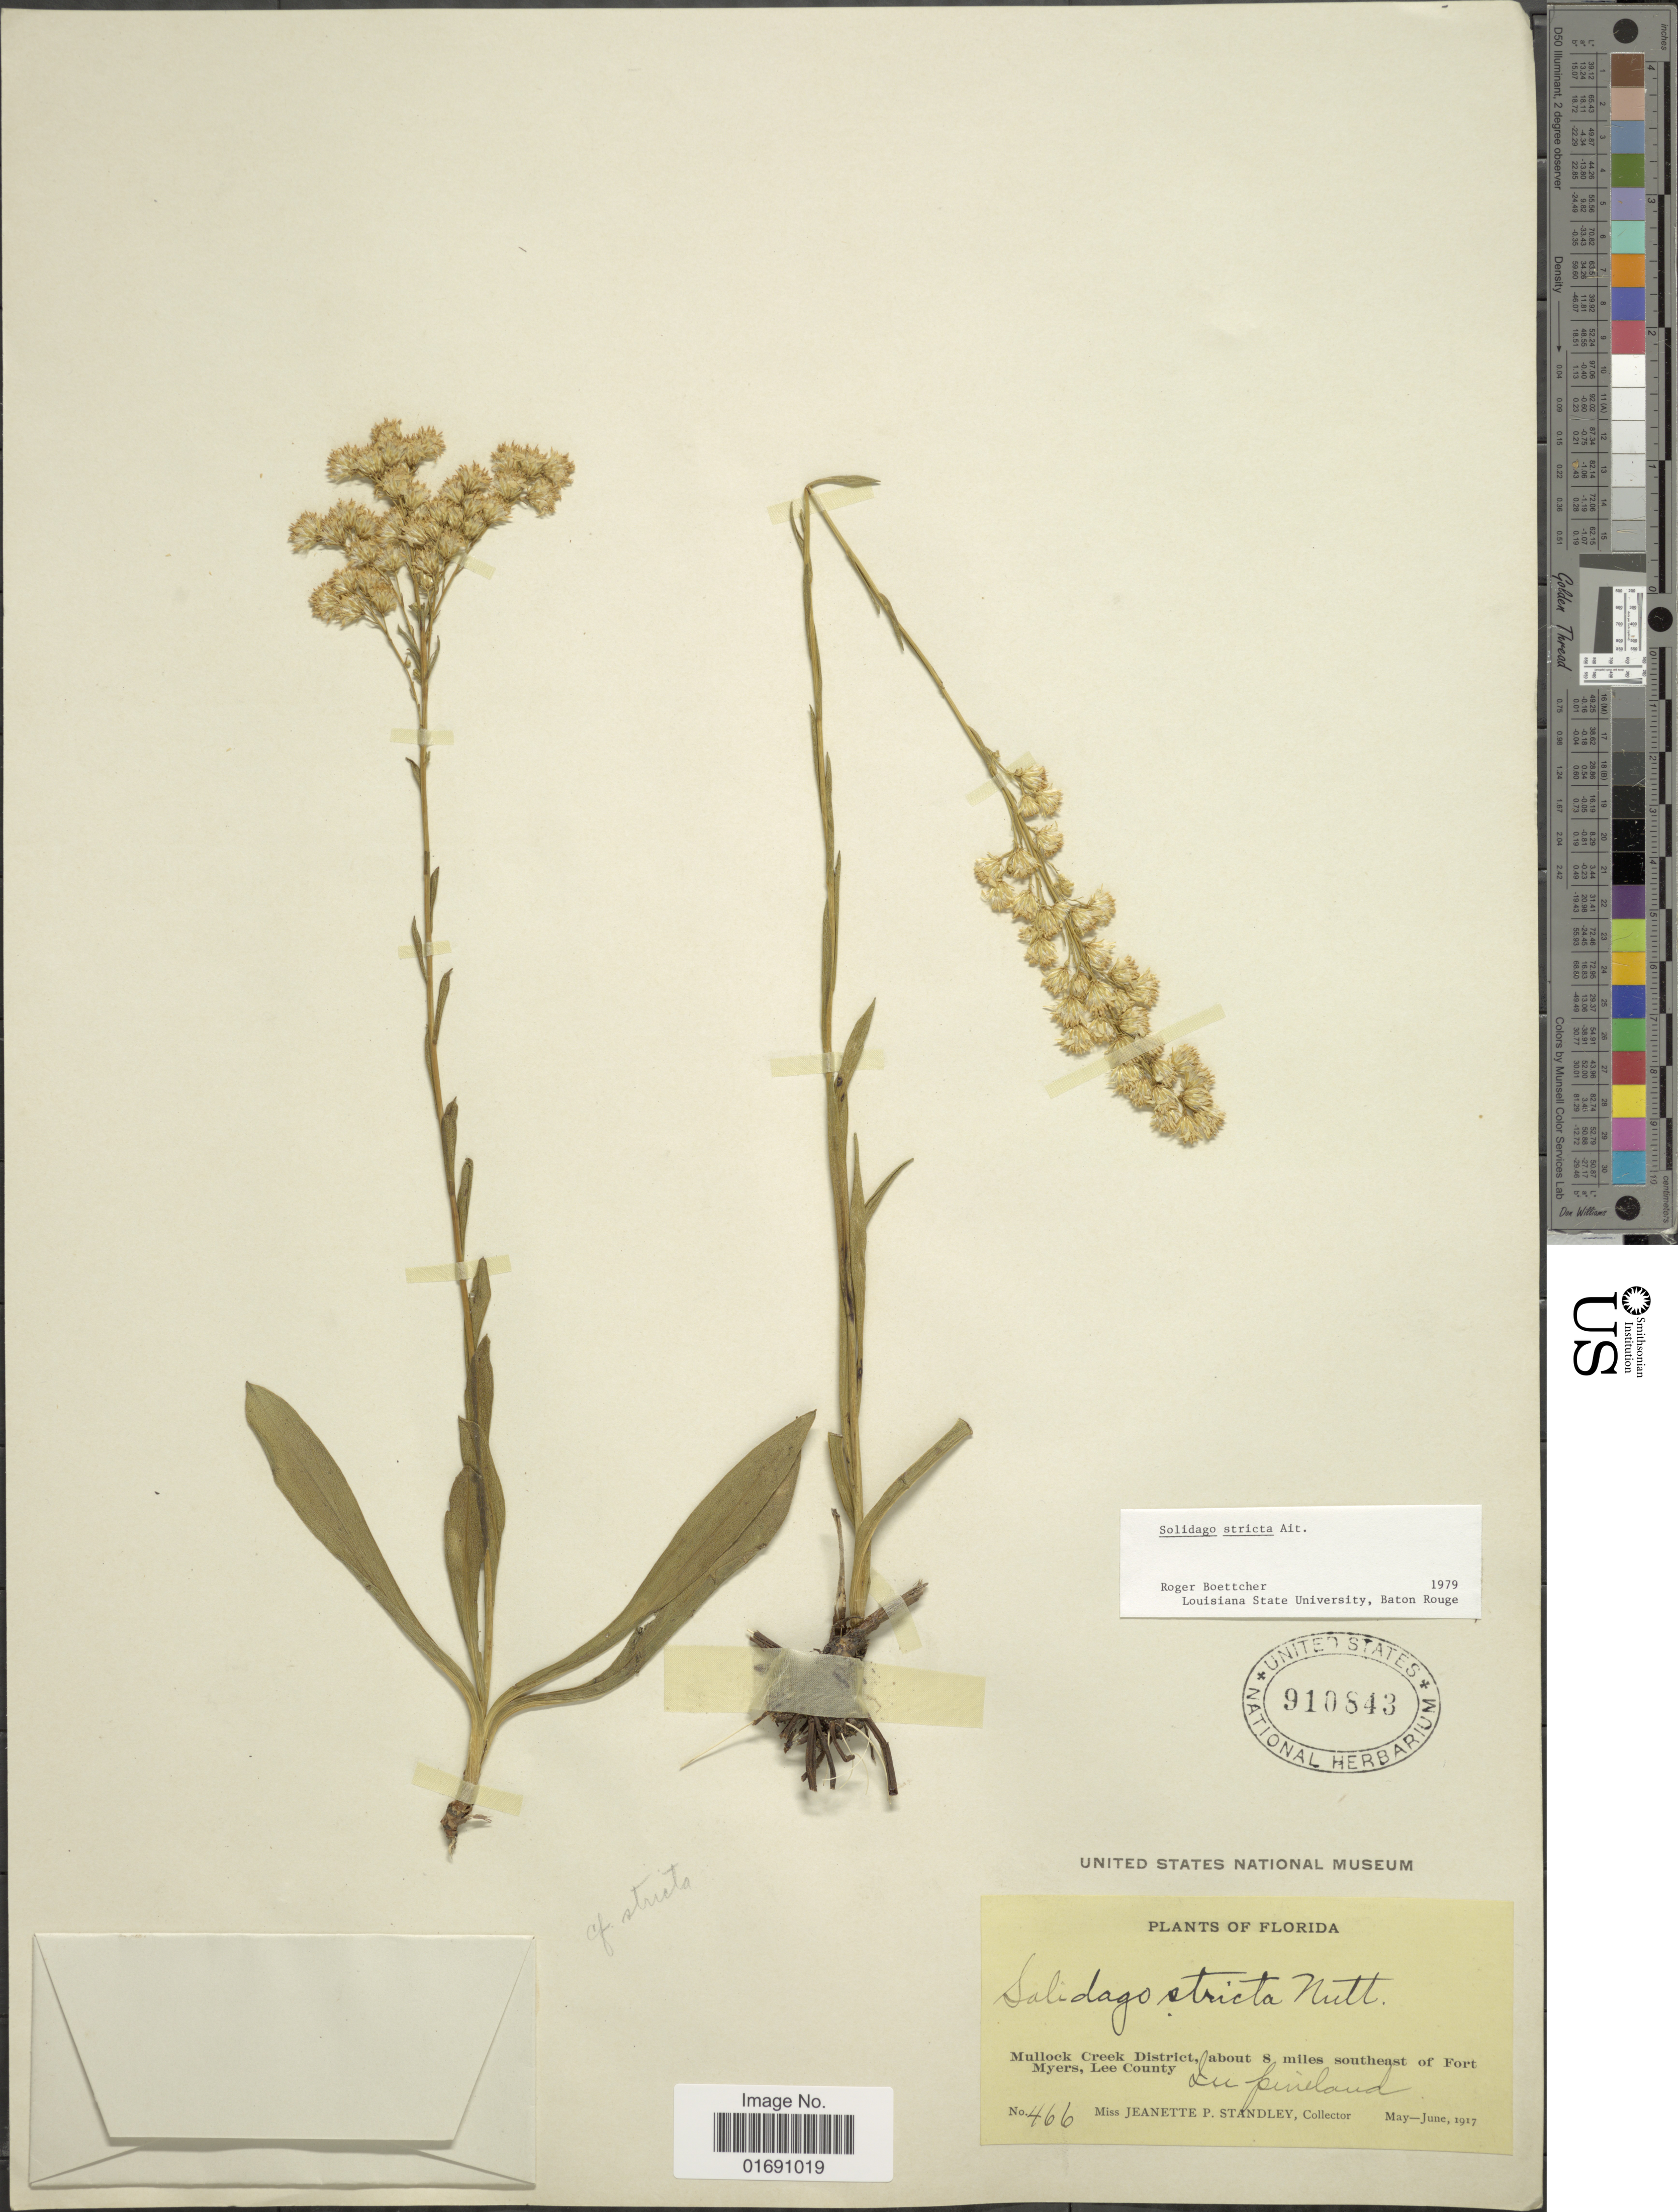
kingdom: Plantae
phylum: Tracheophyta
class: Magnoliopsida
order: Asterales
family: Asteraceae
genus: Solidago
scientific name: Solidago stricta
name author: Aiton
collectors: J. P. Standley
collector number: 466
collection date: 1917-05/1917-06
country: United States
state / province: Florida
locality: Mullock Creek District, about 8 miles southeast of Fort Myers, Lee County. In pineland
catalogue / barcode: US 910843